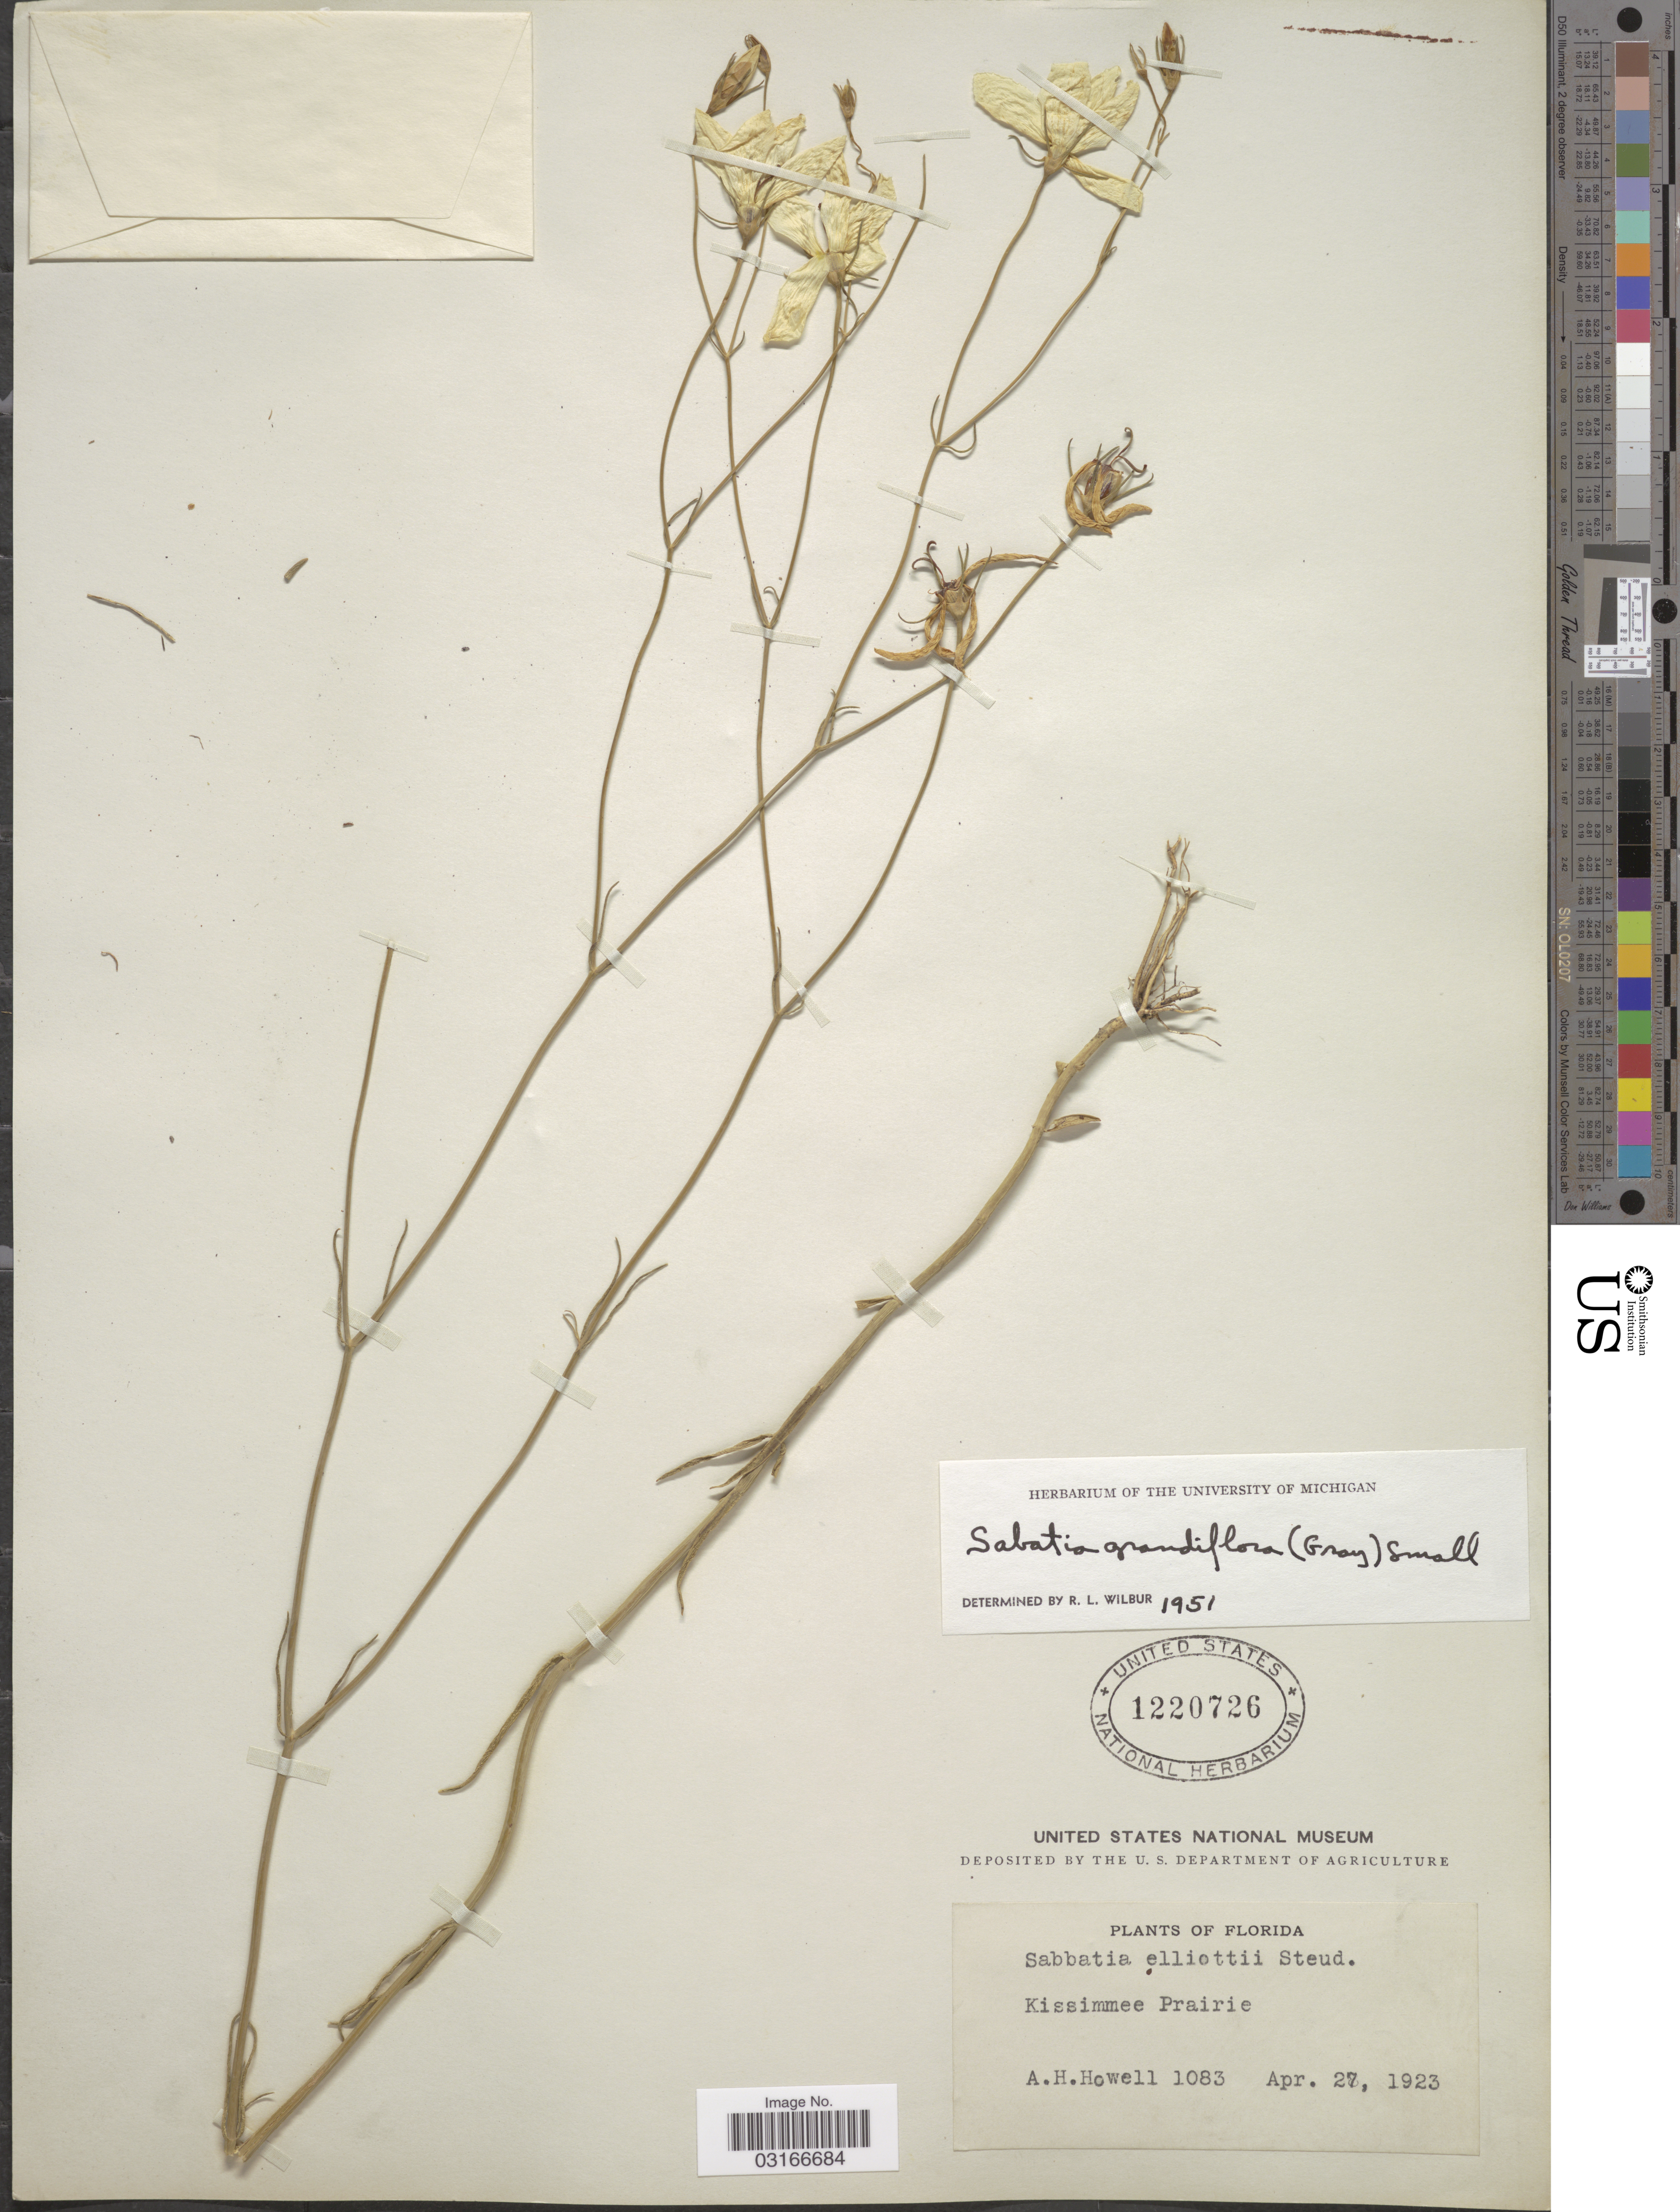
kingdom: Plantae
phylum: Tracheophyta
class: Magnoliopsida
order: Gentianales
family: Gentianaceae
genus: Sabatia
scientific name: Sabatia grandiflora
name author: (A. Gray) Small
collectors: A. Howell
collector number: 1083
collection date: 1923-04-27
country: United States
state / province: Florida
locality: Kissimmee Prairie.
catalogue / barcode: US 1220726